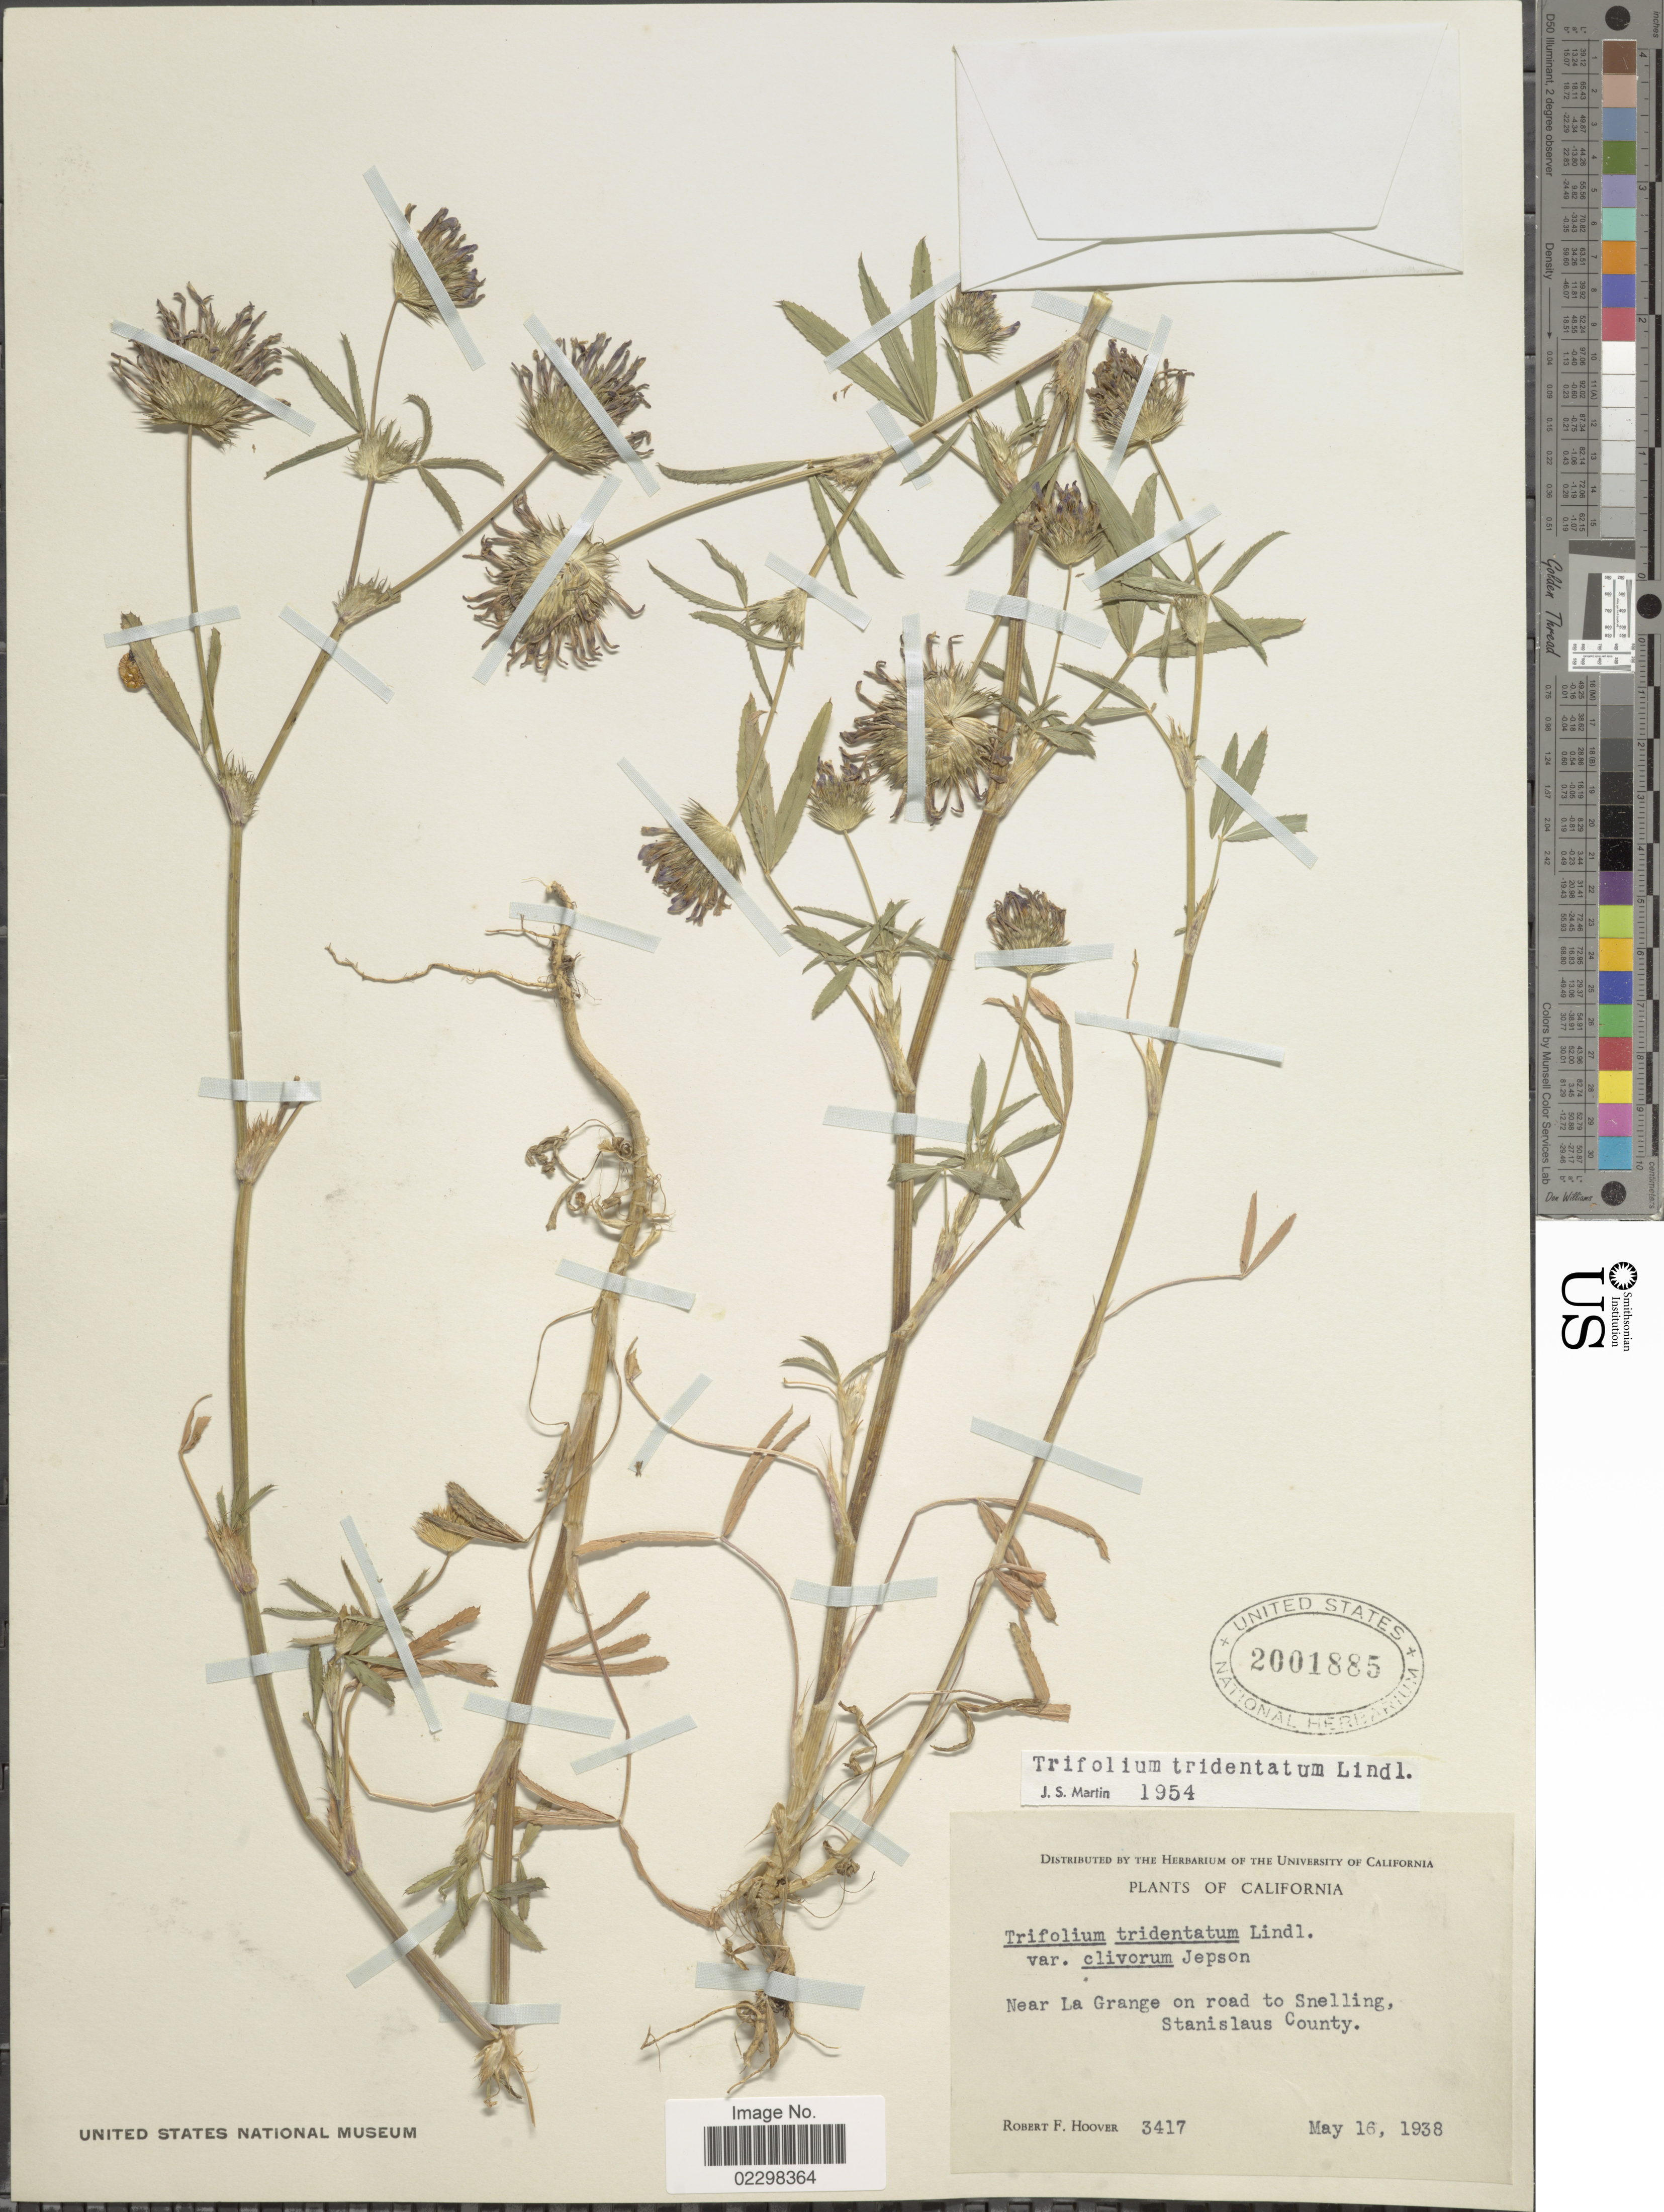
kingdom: Plantae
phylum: Tracheophyta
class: Magnoliopsida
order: Fabales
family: Fabaceae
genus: Trifolium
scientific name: Trifolium tridentatum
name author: Lindl.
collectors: R. F. Hoover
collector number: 3417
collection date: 1938-05-16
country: United States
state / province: California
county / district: Stanislaus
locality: Near la Grange on road to Snelling, Stanislaus County.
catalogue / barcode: US 2001885